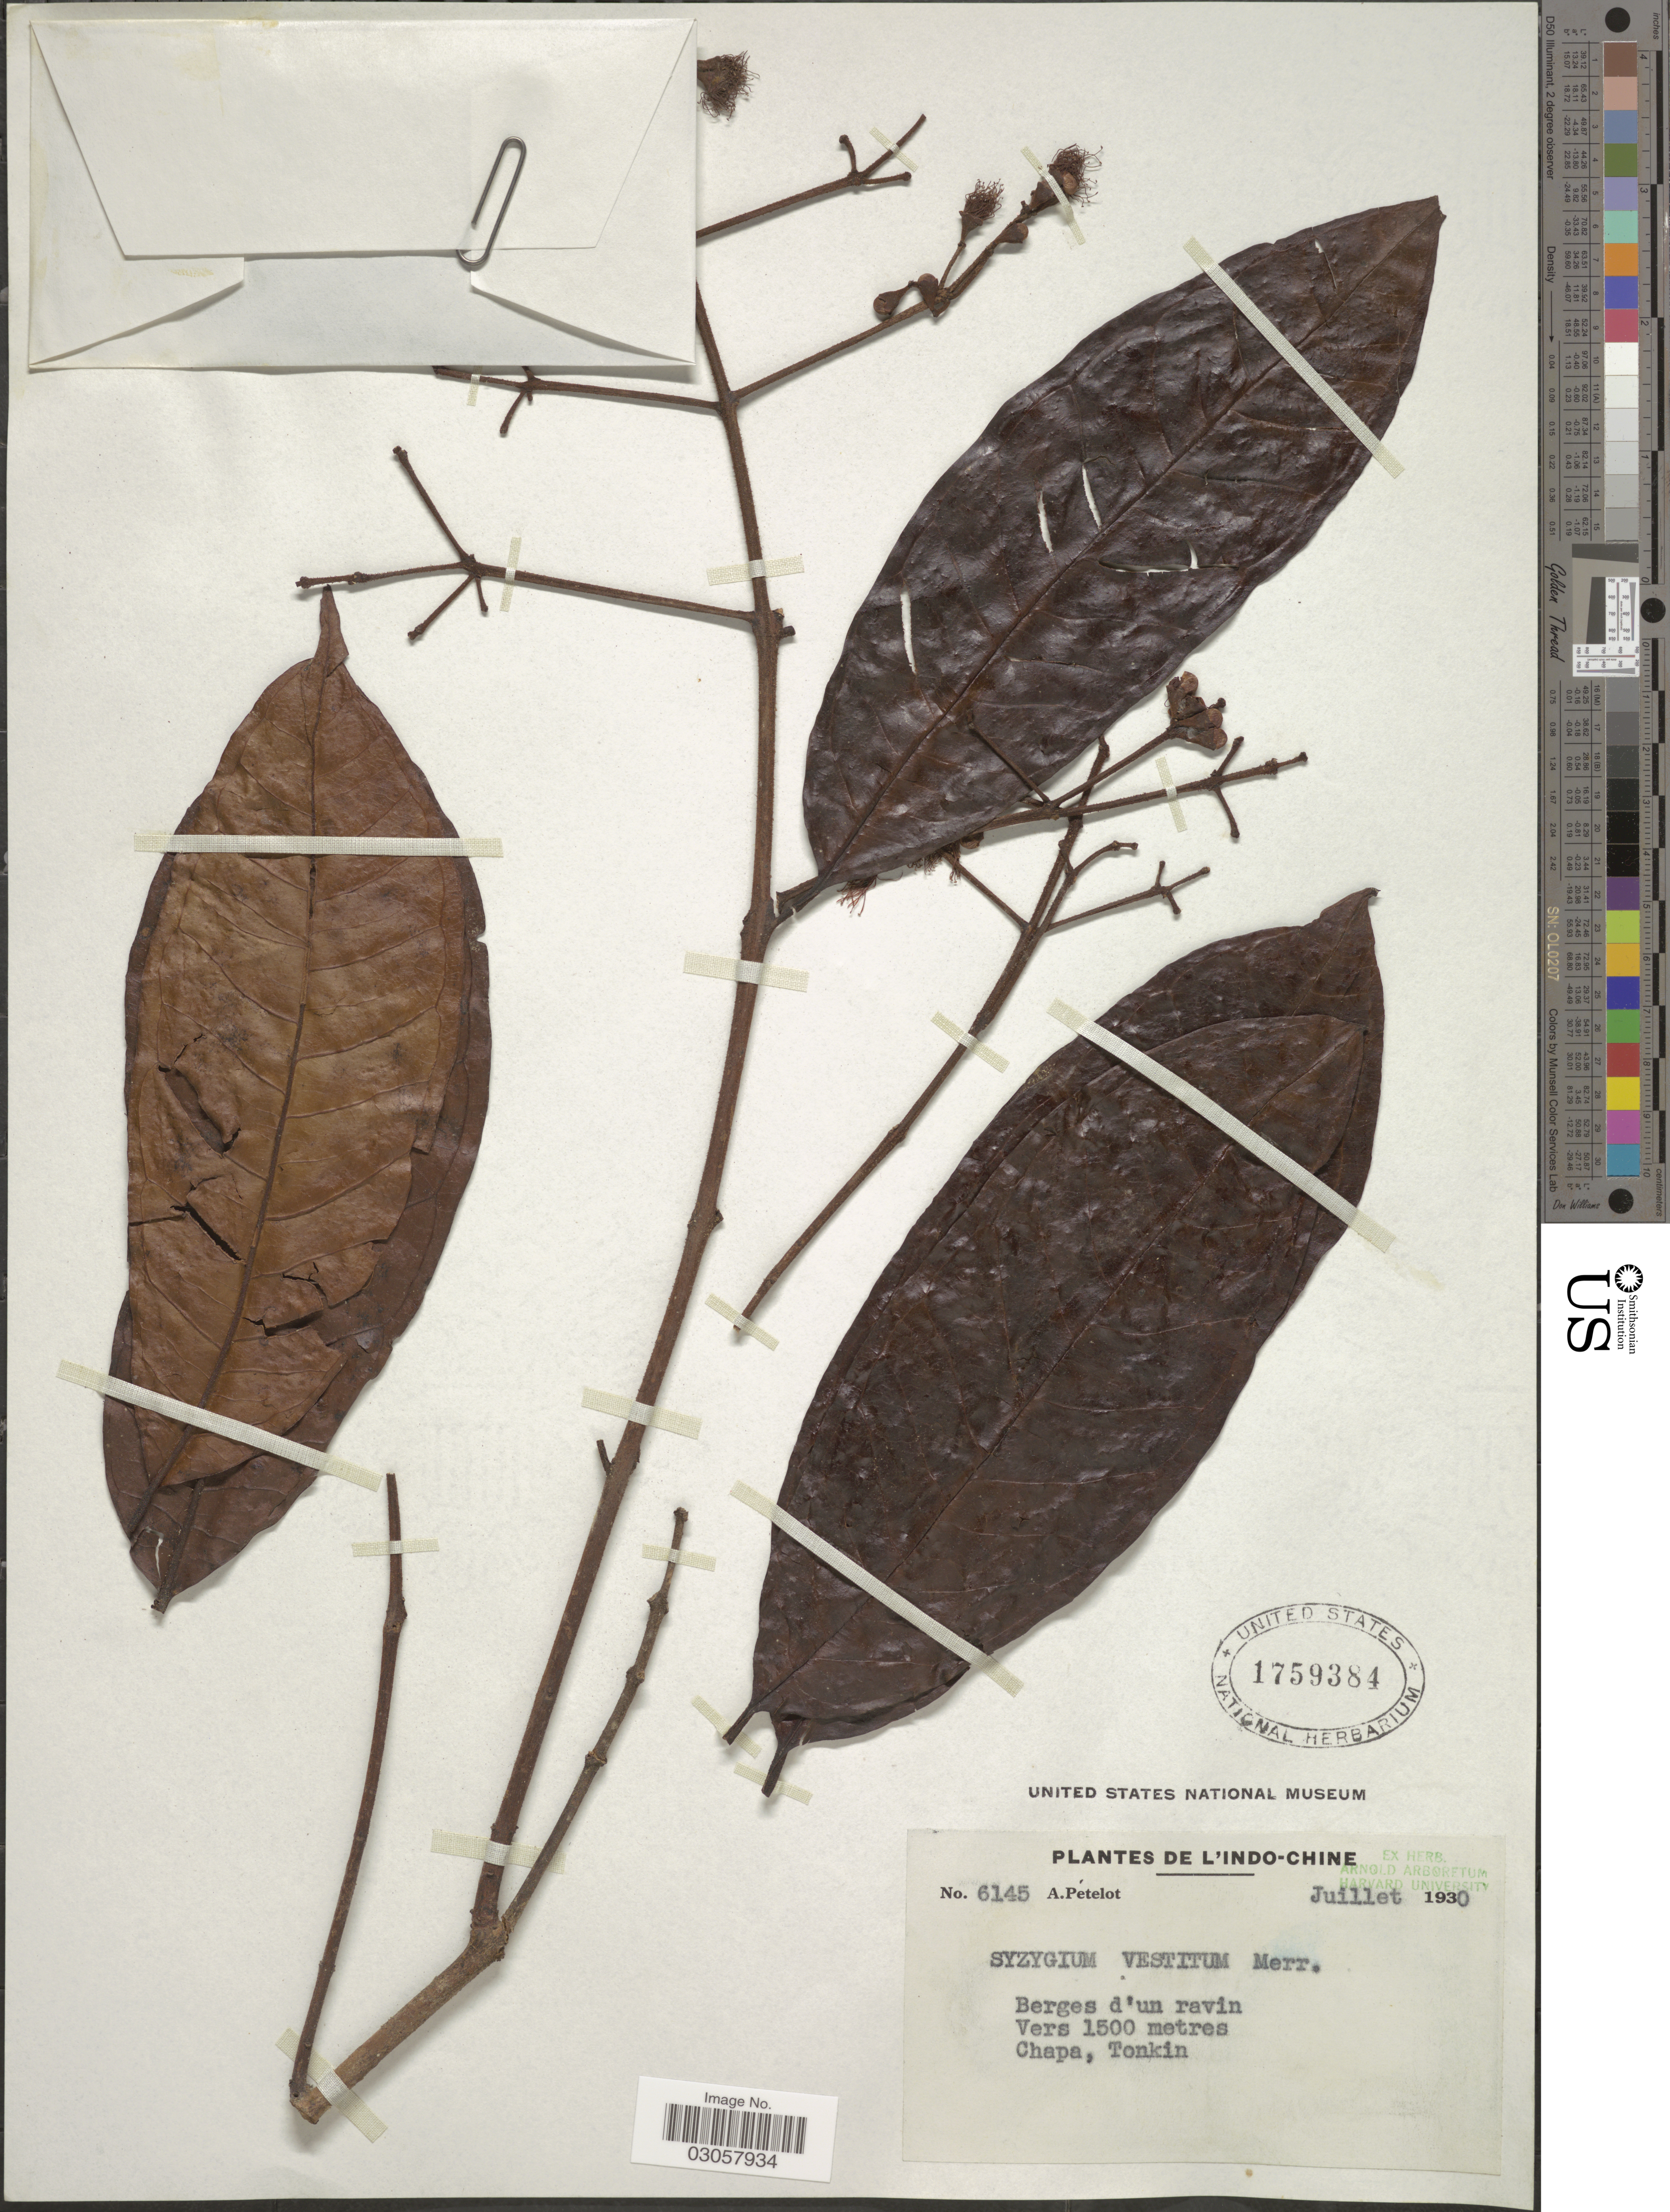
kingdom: Plantae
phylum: Tracheophyta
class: Magnoliopsida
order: Myrtales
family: Myrtaceae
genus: Syzygium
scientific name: Syzygium vestitum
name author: Merr. & L.M. Perry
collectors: A. Petelot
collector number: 6145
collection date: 1930-07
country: Vietnam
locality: L'Indo-Chine. Berges d'un ravin. Chapa, Tonkin.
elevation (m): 1500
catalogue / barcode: US 1759384